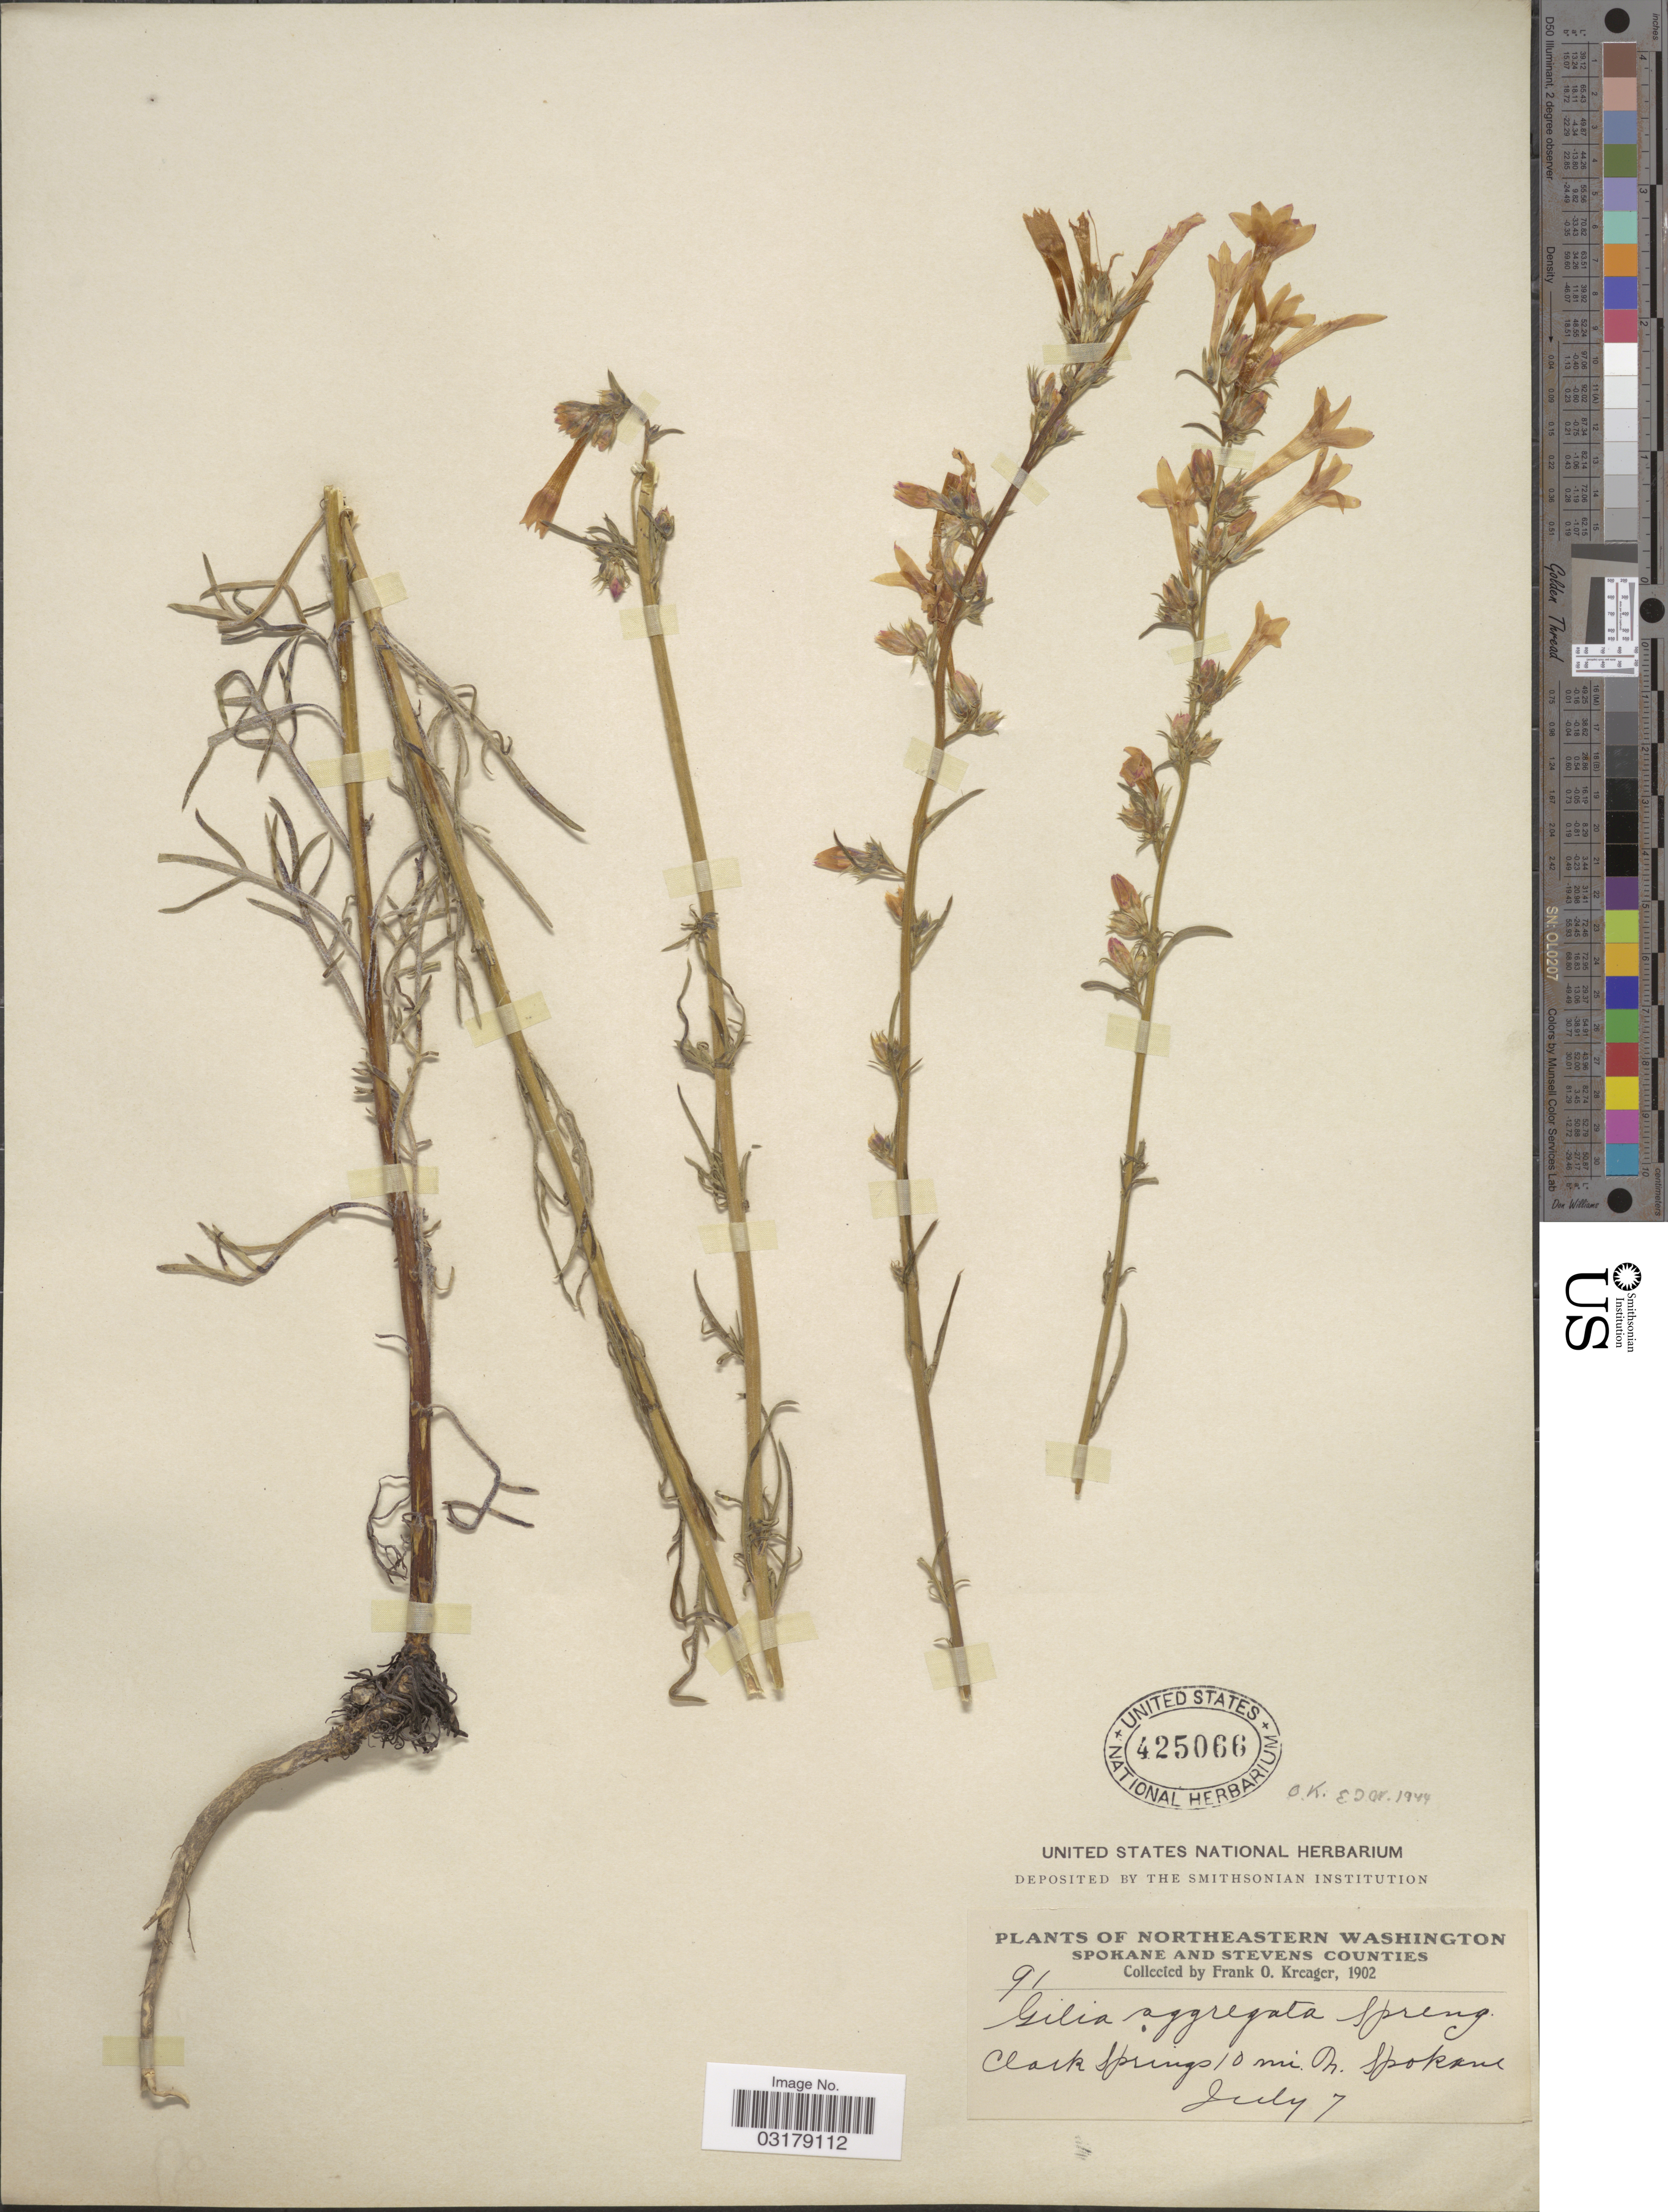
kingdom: Plantae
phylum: Tracheophyta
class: Magnoliopsida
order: Ericales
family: Polemoniaceae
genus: Ipomopsis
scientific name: Ipomopsis aggregata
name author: (Pursh) V.E. Grant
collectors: F. Kreager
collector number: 91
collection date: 1902-07-07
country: United States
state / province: Washington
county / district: Spokane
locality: Northeastern Washington. Clark Springs 10 mi. N. Spokane.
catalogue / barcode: US 425066